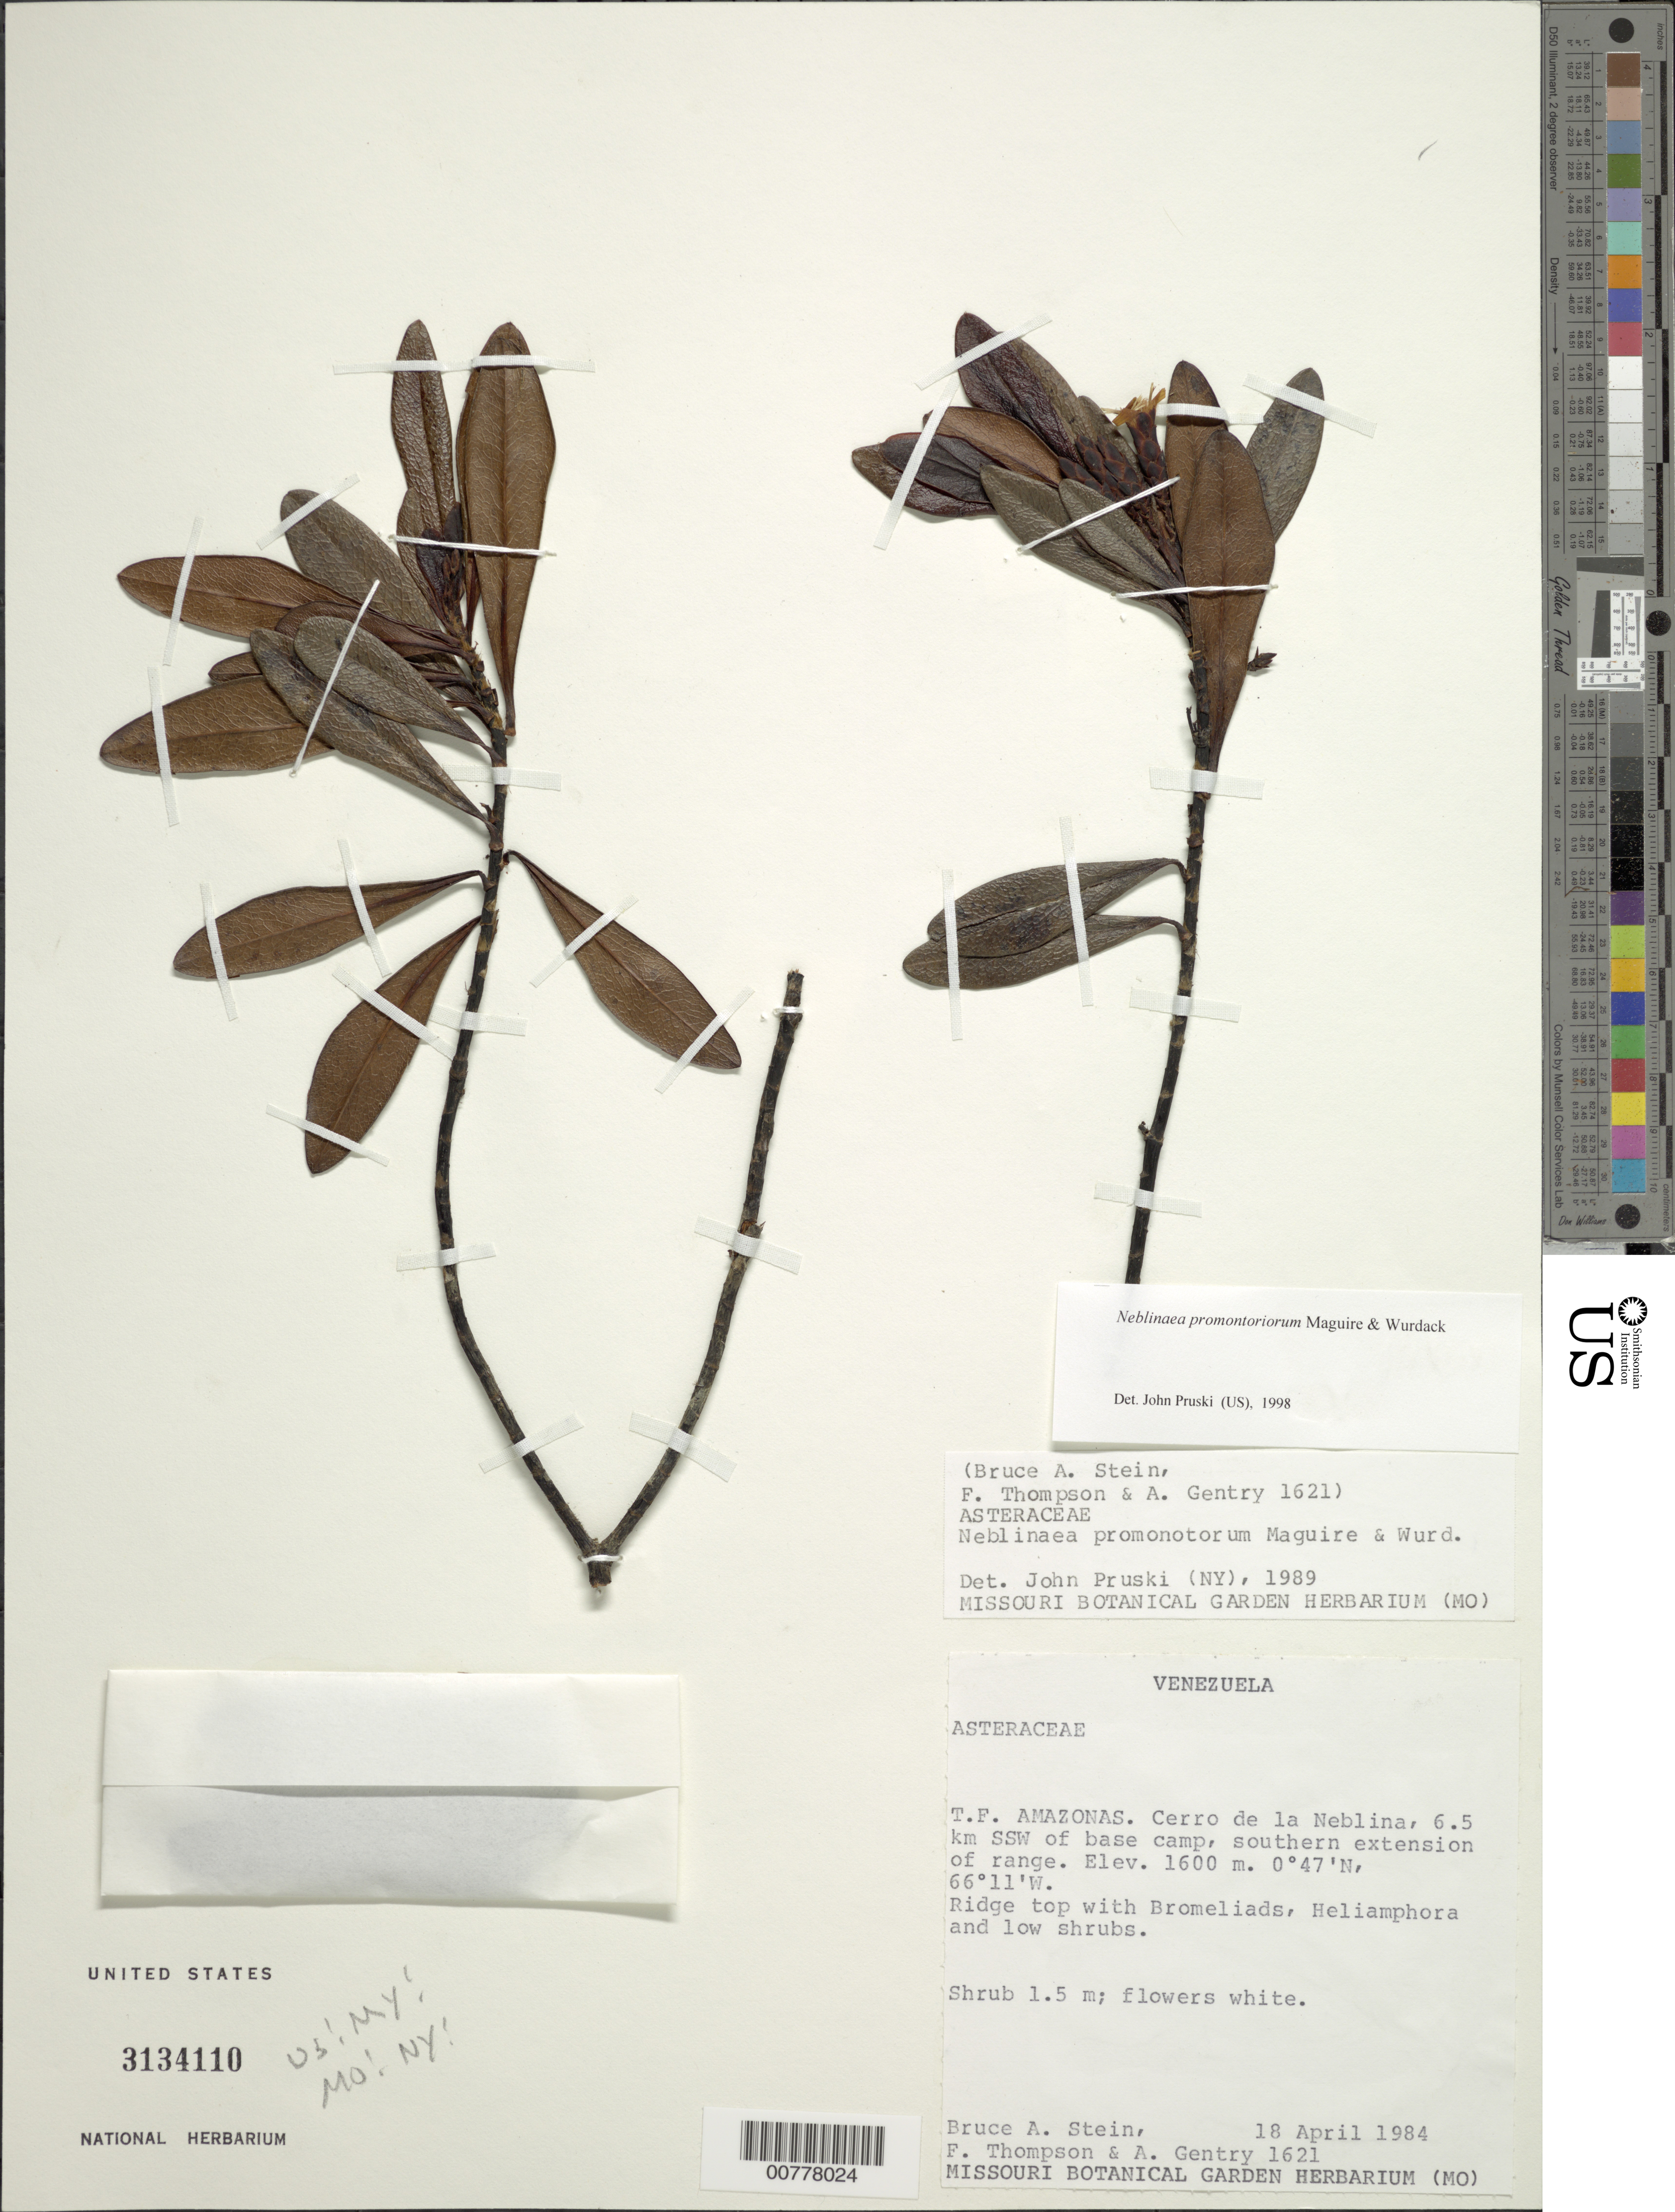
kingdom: Plantae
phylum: Tracheophyta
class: Magnoliopsida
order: Asterales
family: Asteraceae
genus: Neblinaea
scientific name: Neblinaea promontoriorum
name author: Maguire & Wurdack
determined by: Pruski, J. F.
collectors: B. A. Stein, R. Thompson & A. H. Gentry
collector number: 1621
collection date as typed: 18-Apr-84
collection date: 1984-04-18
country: Venezuela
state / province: Amazonas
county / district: Río Negro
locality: Cerro de la Neblina, 6.5 km SSW of base camp, southern extension of range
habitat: Ridge top with Bromeliads, Heliamphora and low shrubs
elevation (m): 1600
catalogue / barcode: US 3134110